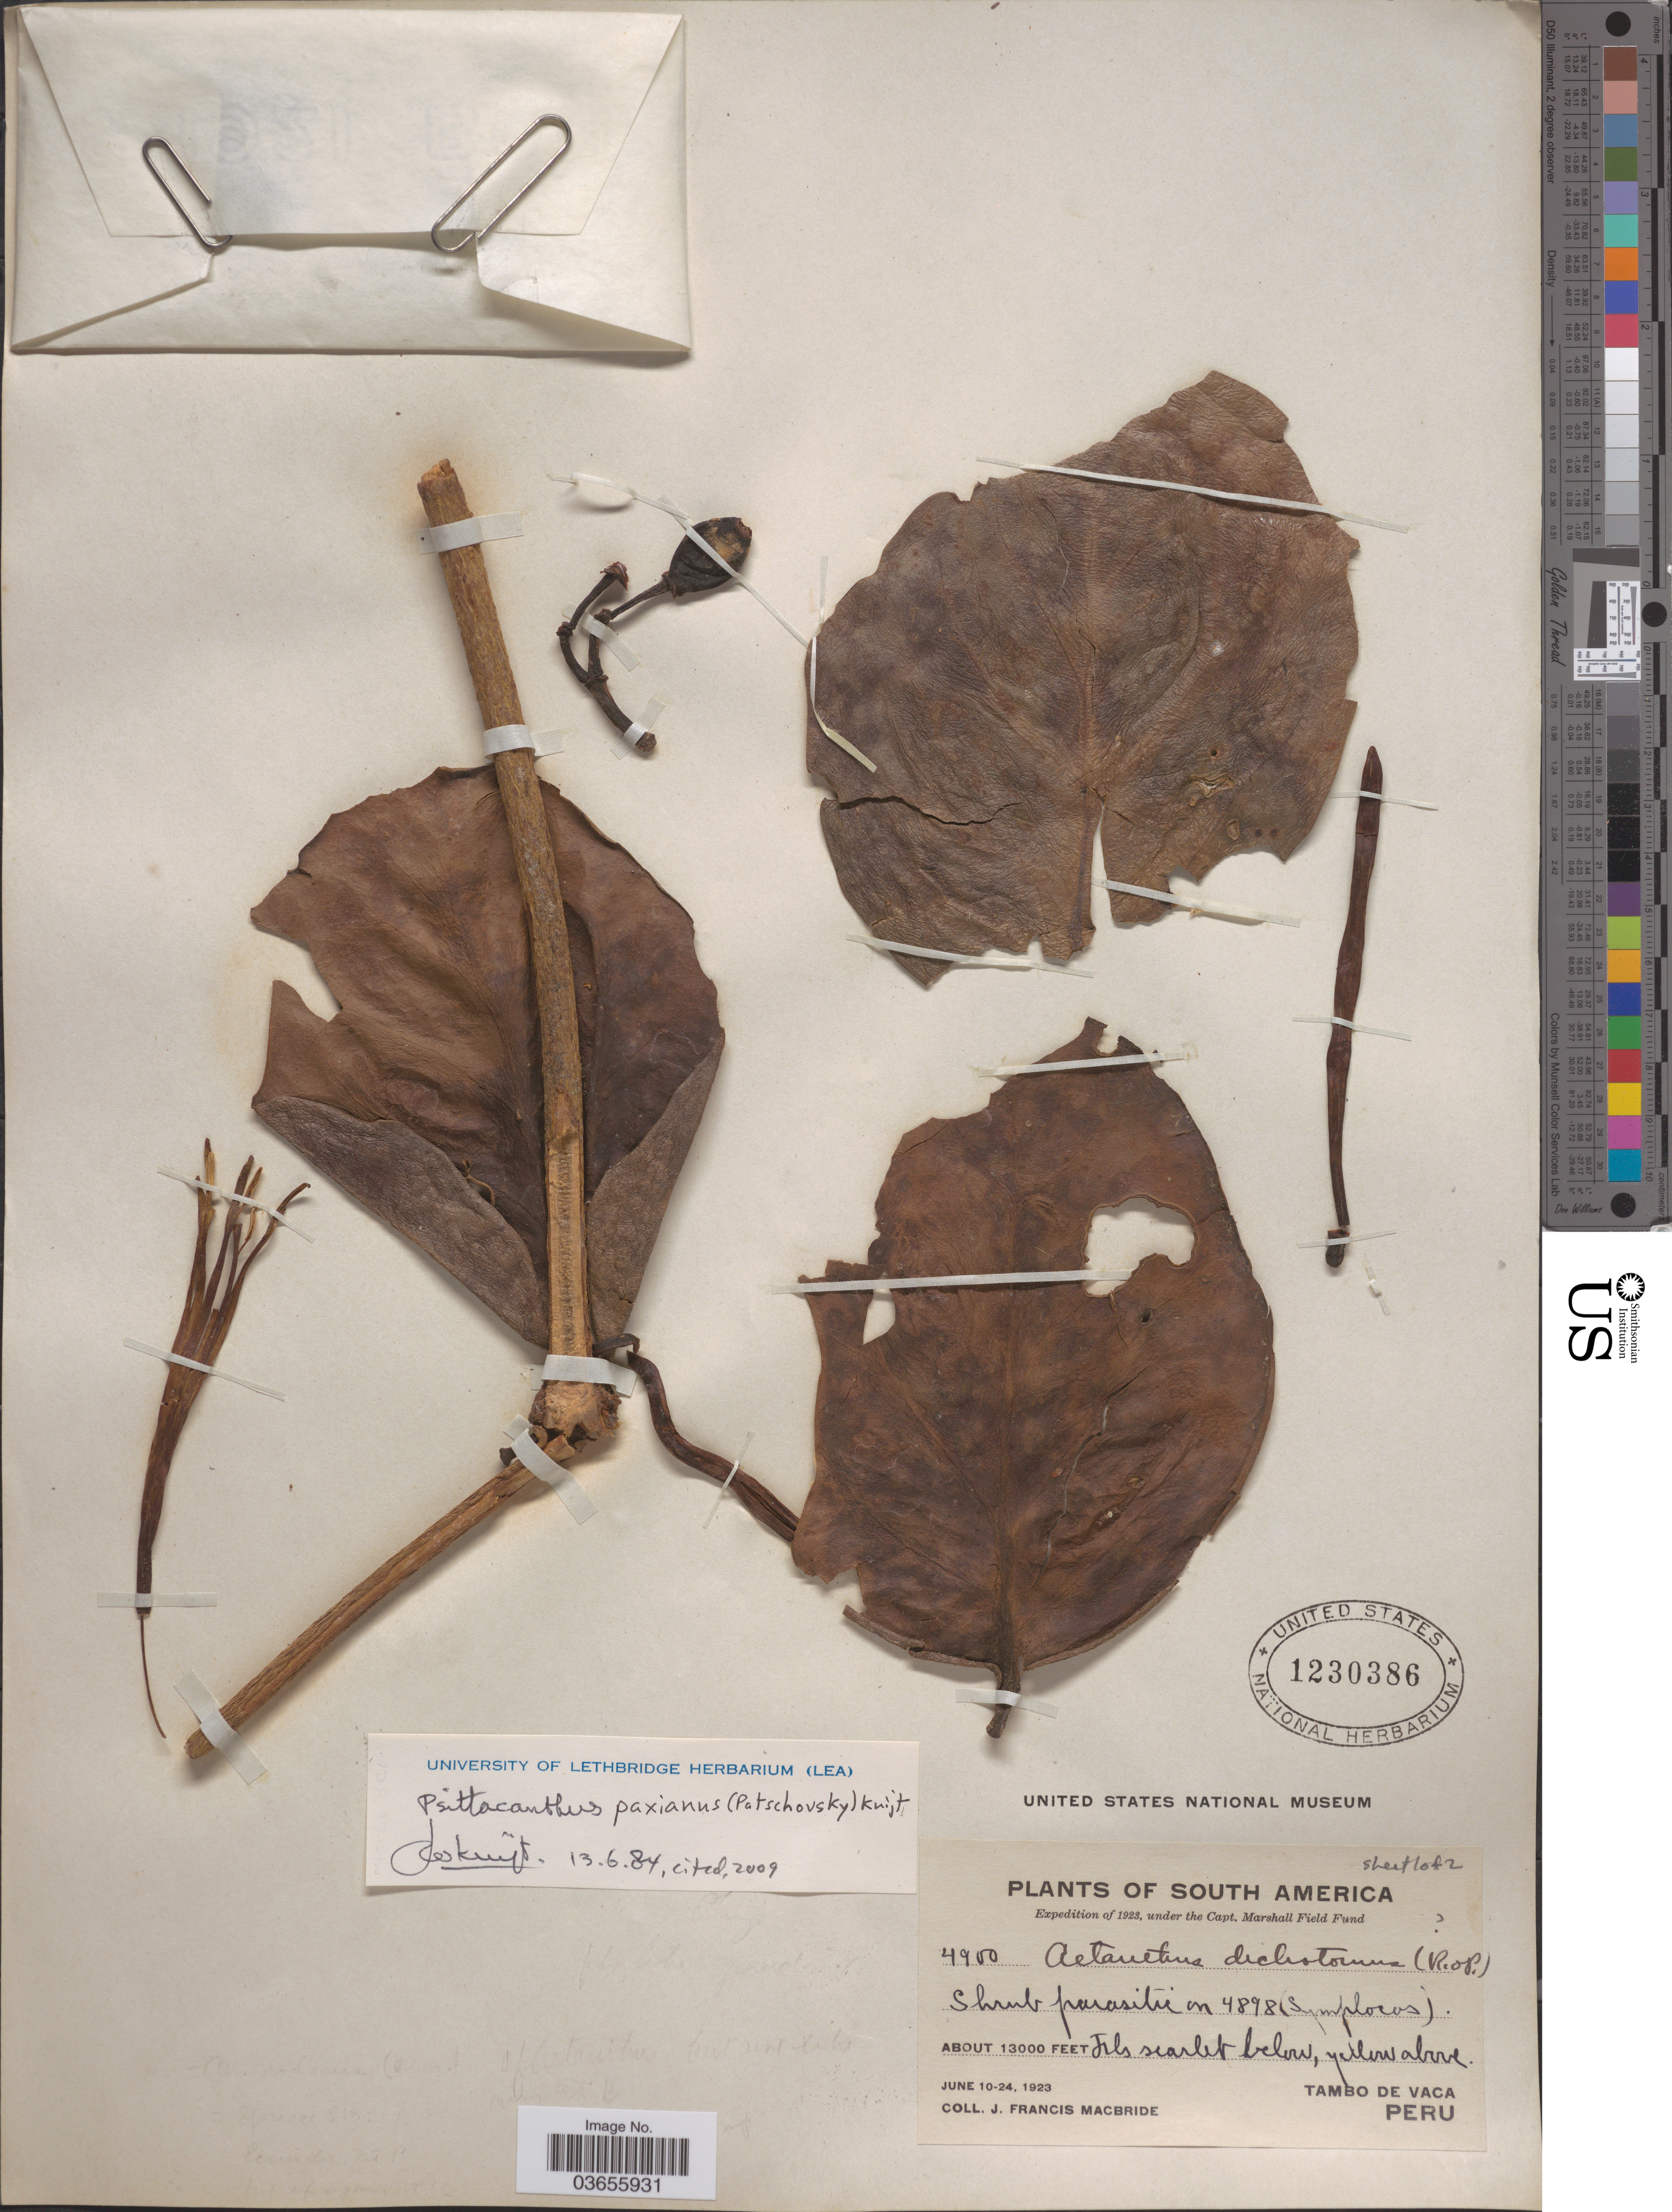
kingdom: Plantae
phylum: Tracheophyta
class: Magnoliopsida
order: Santalales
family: Loranthaceae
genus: Psittacanthus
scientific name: Psittacanthus paxianus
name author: (Patsch.) Kuijt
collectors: J. F. Macbride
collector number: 4900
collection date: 1923-06-10/1923-06-24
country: Peru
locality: Tambo de Vaca.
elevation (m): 3962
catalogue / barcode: US 1230386